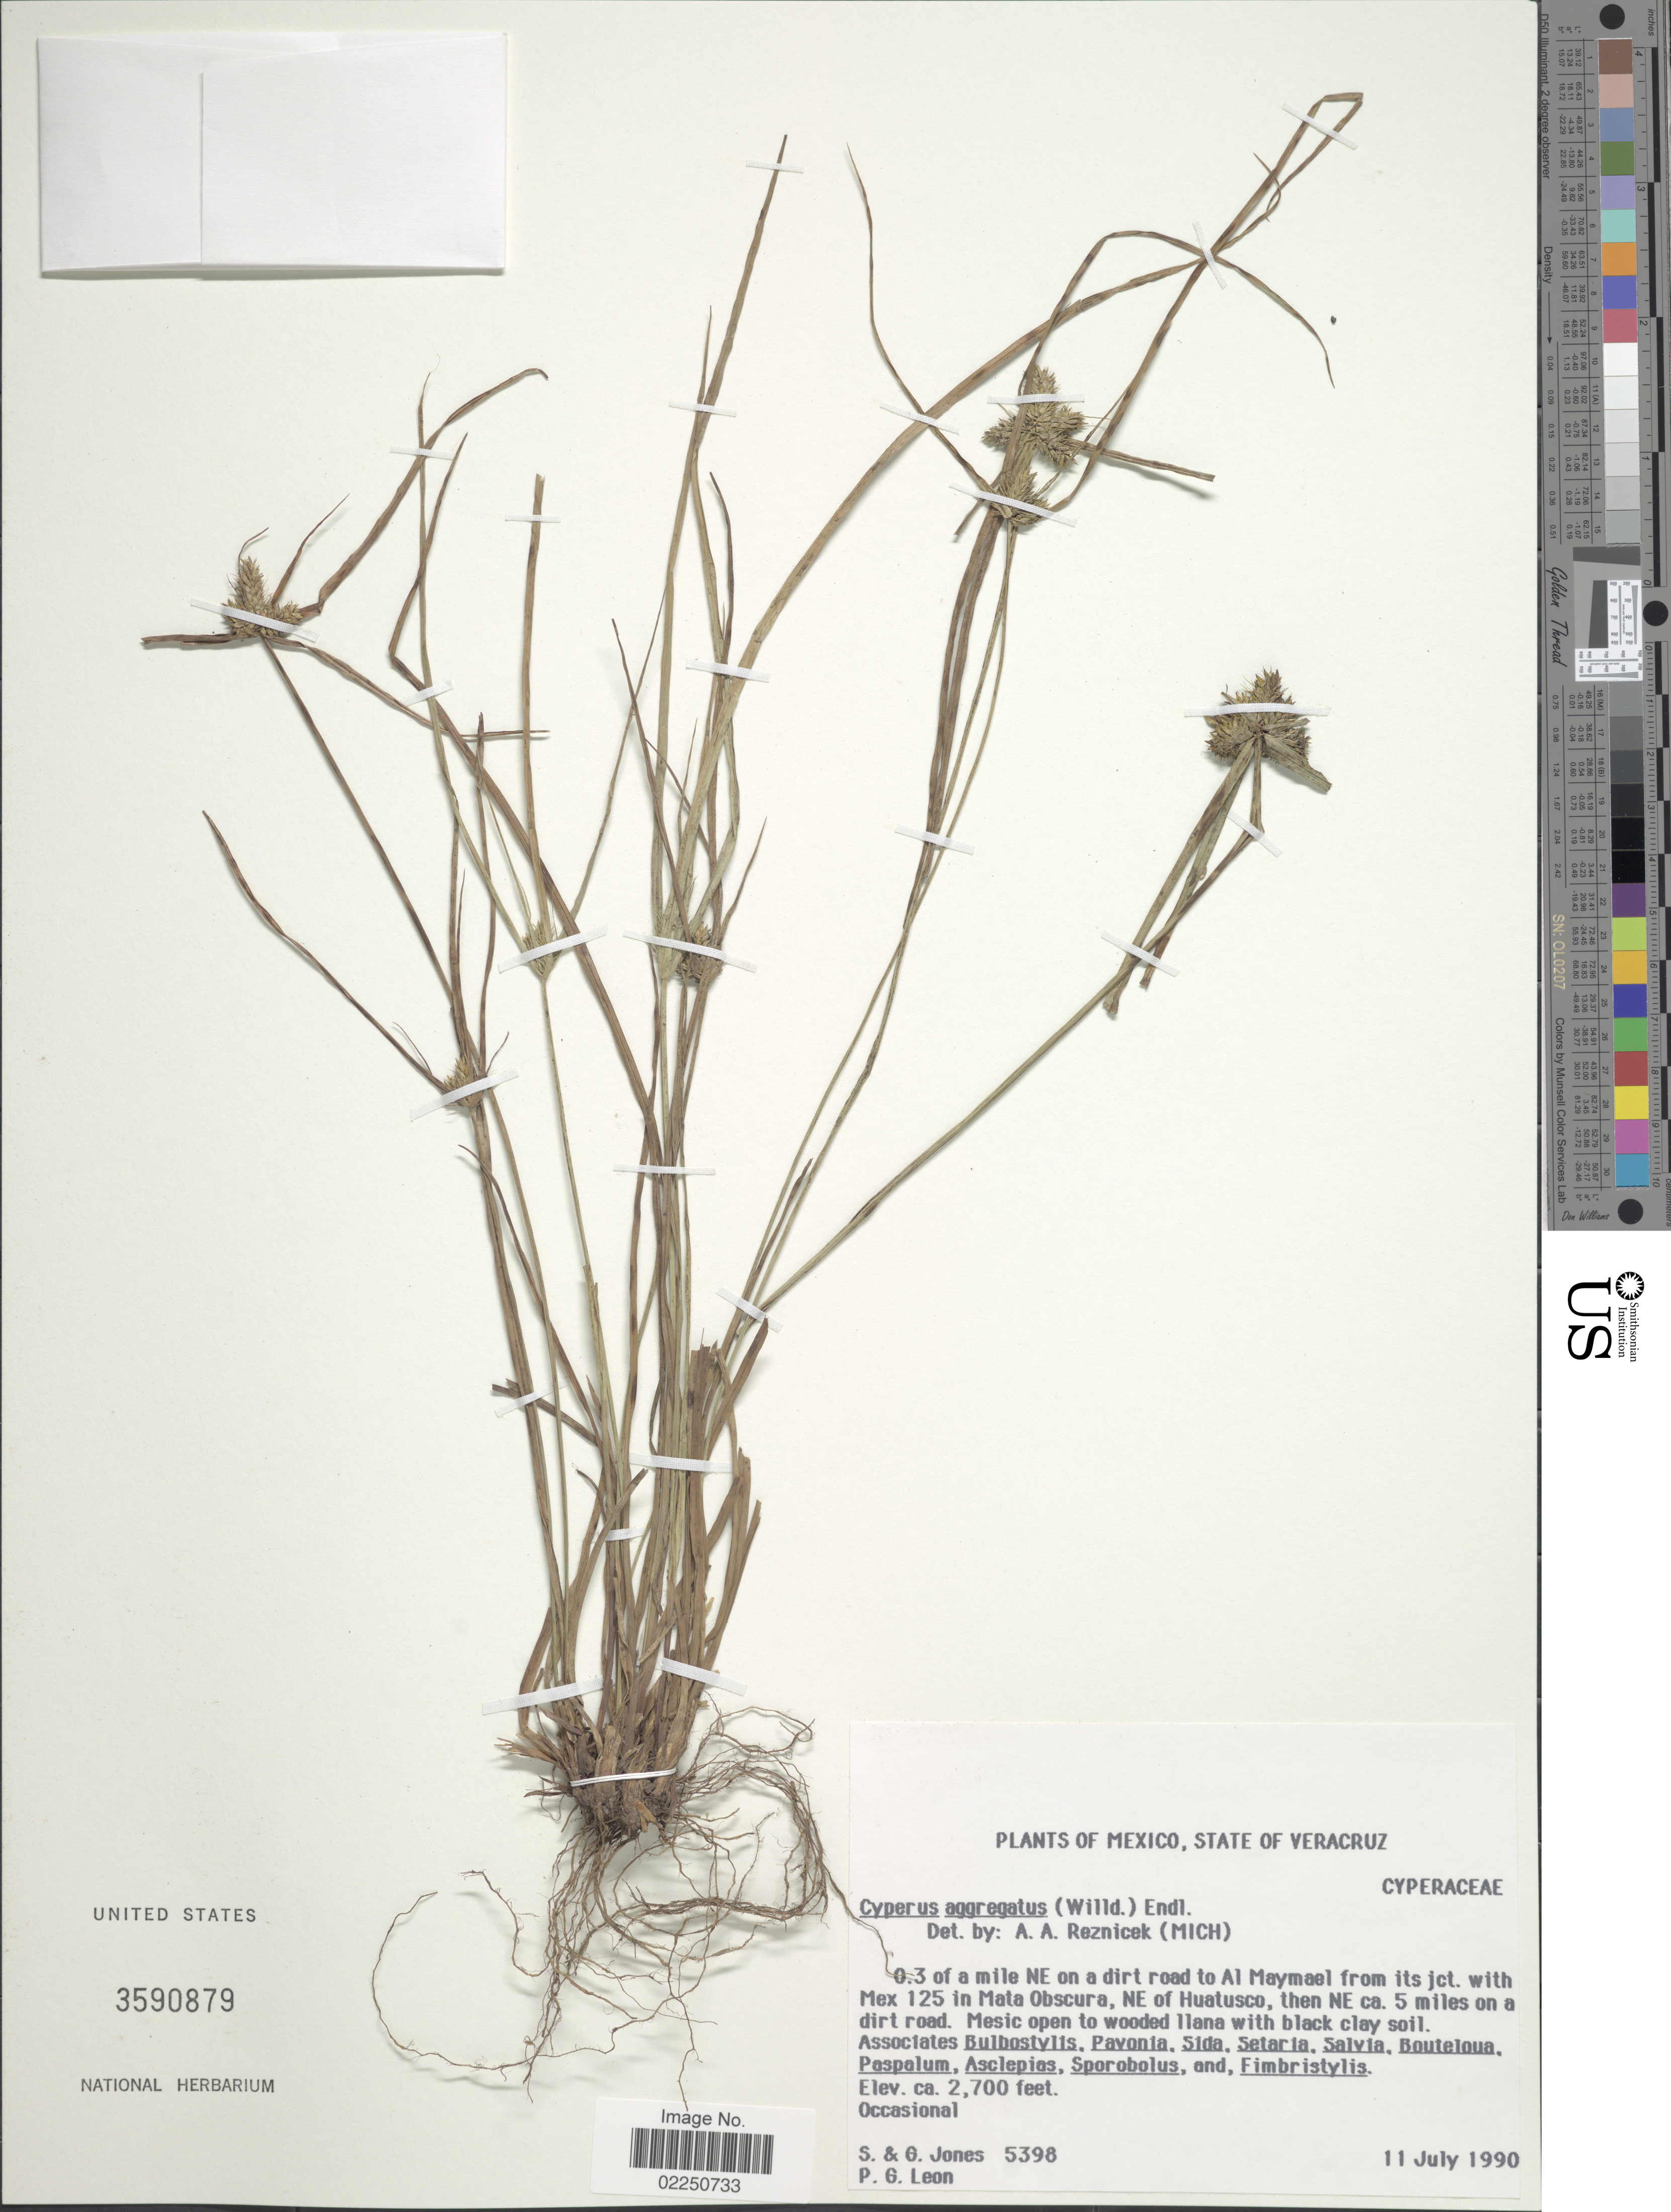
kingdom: Plantae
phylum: Tracheophyta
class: Liliopsida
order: Poales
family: Cyperaceae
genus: Cyperus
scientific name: Cyperus aggregatus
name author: (Willd.) Endl.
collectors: S. Jones, G. Jones & P. Leon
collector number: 5398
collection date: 1990-07-11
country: Mexico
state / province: Veracruz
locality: State of Veracruz. 0.3 of a mile NE on a dirt road to Al Maymael from its jct. with Mex 125 in Mata Abscura, NE of Huatusco, then NE ca. 5 miles on a dirt road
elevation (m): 823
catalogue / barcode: US 3590879